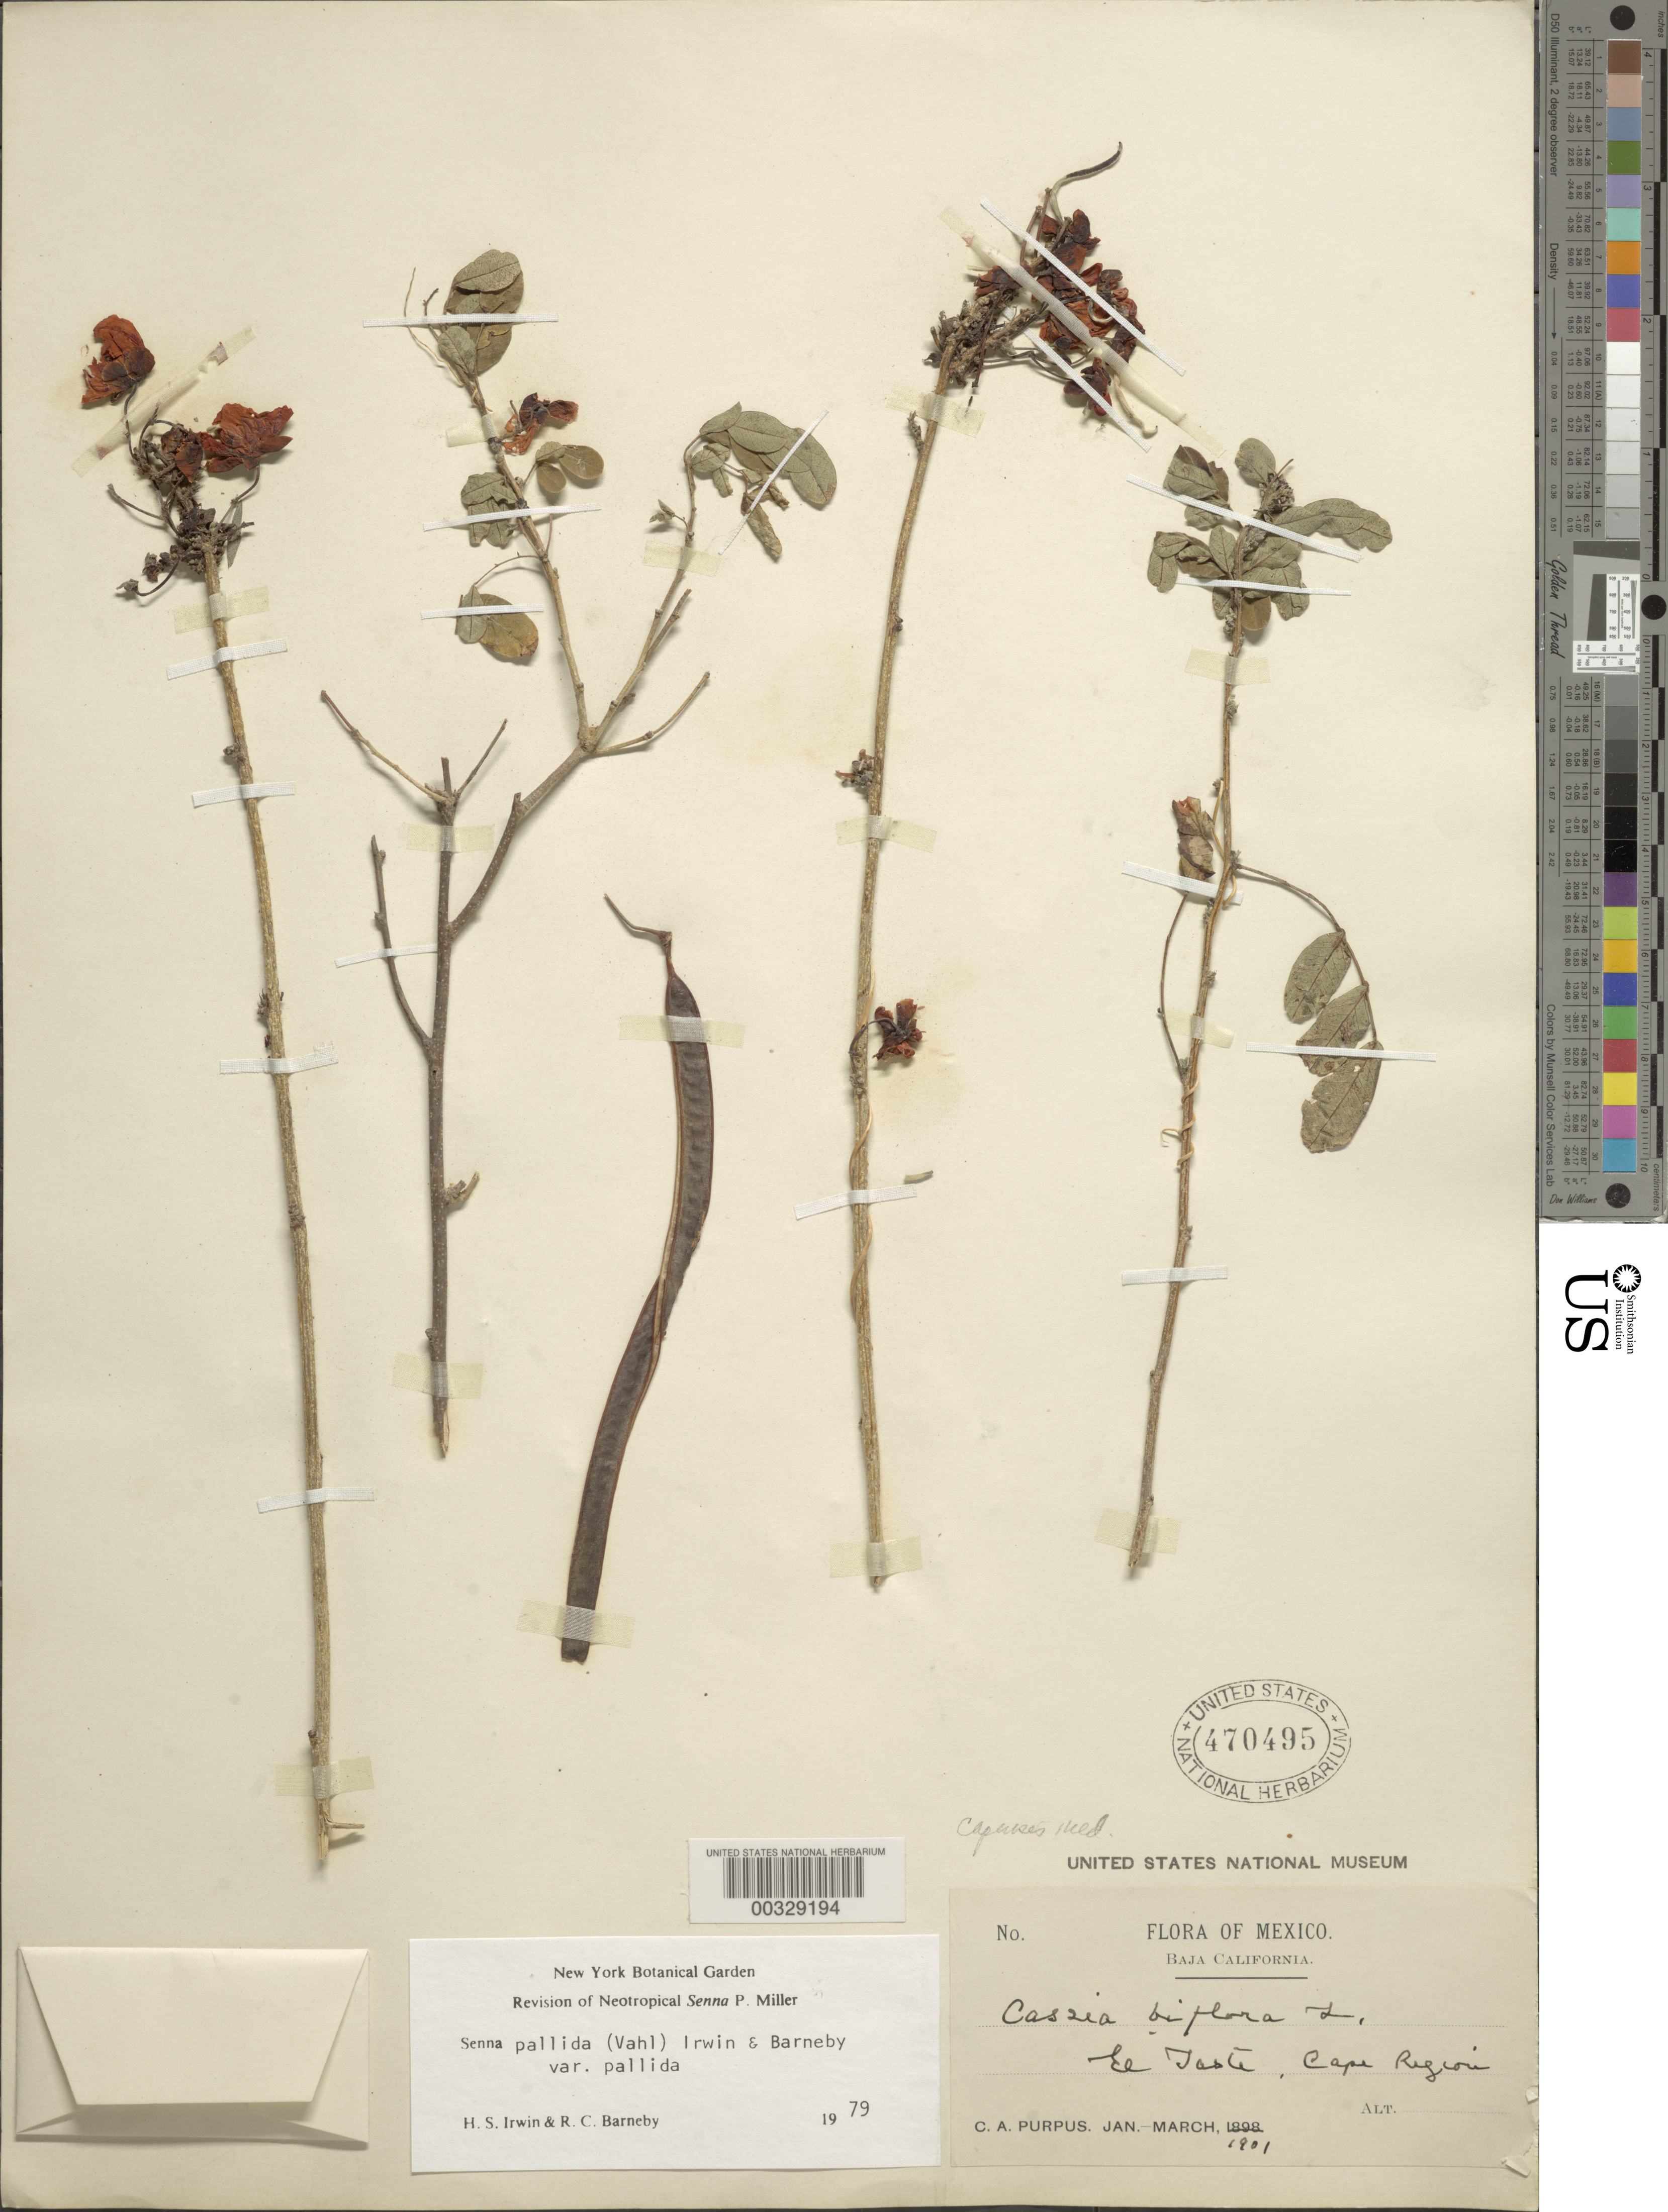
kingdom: Plantae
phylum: Tracheophyta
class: Magnoliopsida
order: Fabales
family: Fabaceae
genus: Senna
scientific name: Senna pallida var. pallida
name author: (Vahl) H.S. Irwin & Barneby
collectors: C. A. Purpus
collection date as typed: Jan 1901 to -- Mar 1901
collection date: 1901-01/1901-03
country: Mexico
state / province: Baja California Sur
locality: Cape region; el taste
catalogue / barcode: US 470495